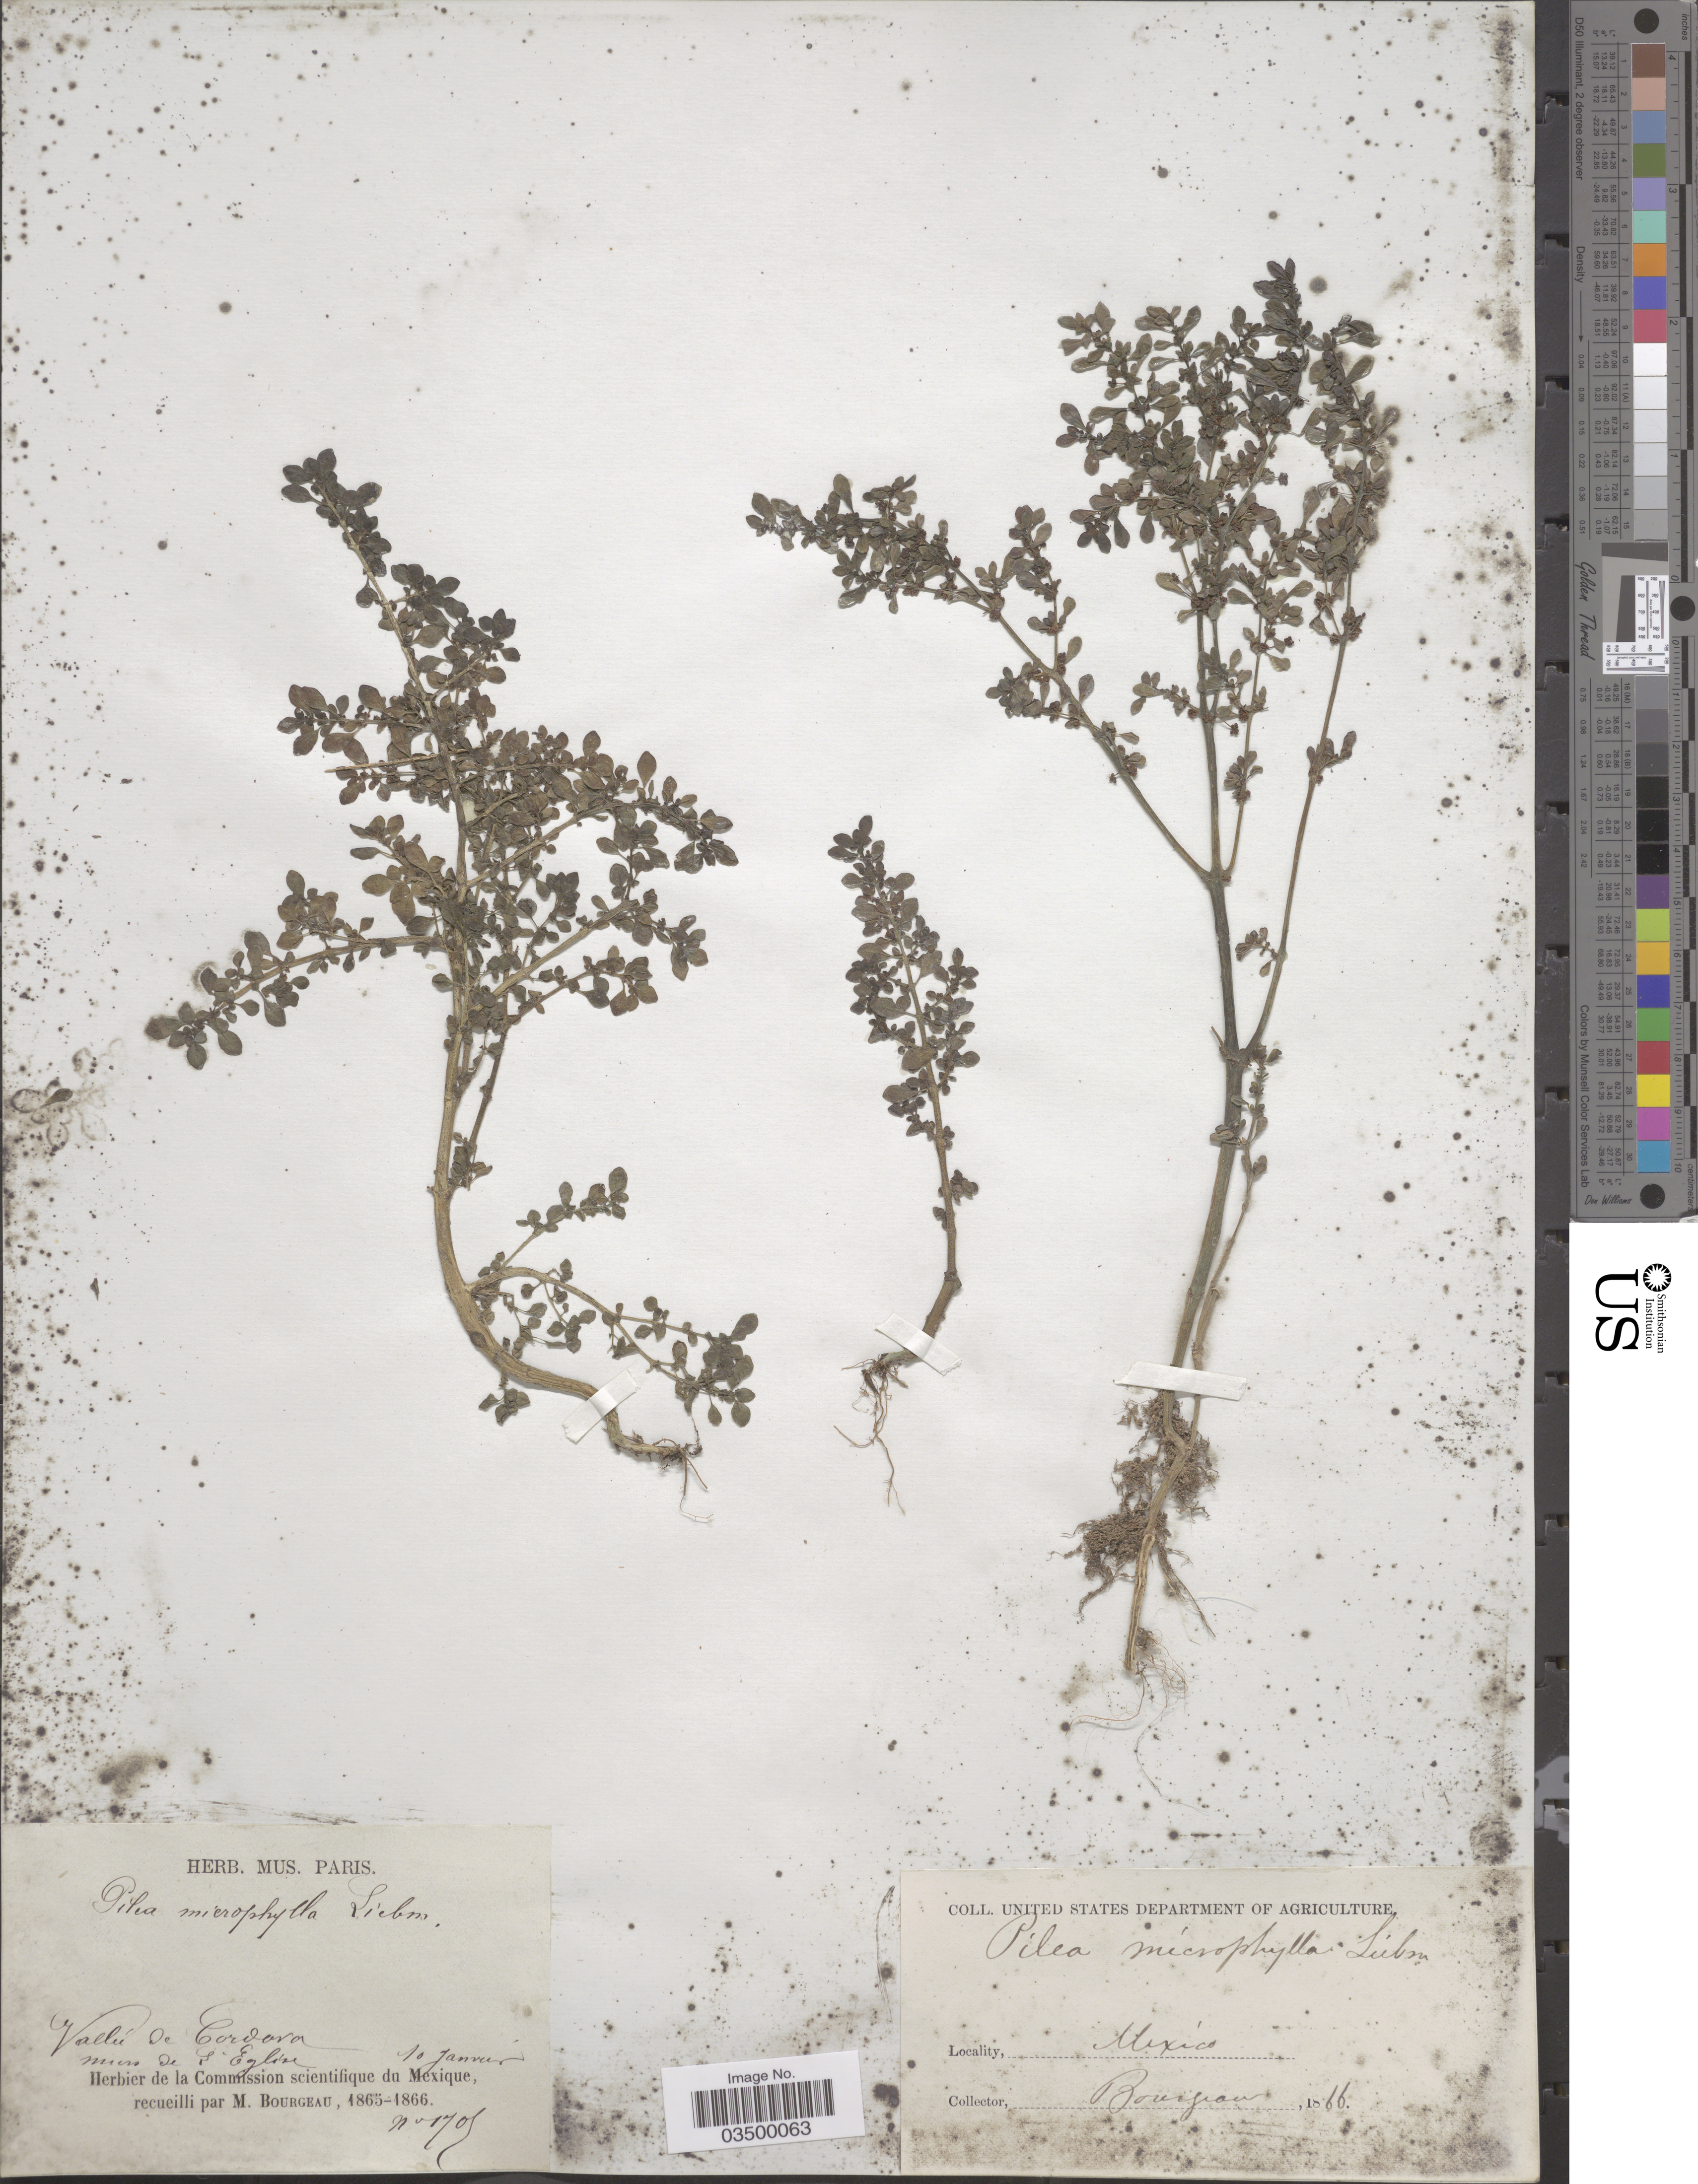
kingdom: Plantae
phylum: Tracheophyta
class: Magnoliopsida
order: Rosales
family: Urticaceae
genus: Pilea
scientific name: Pilea microphylla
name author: (L.) Liebm.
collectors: M. Bourgeau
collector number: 1705*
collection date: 1866-01-10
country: Mexico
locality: Vallée de Cordova mun de G. Eglise.